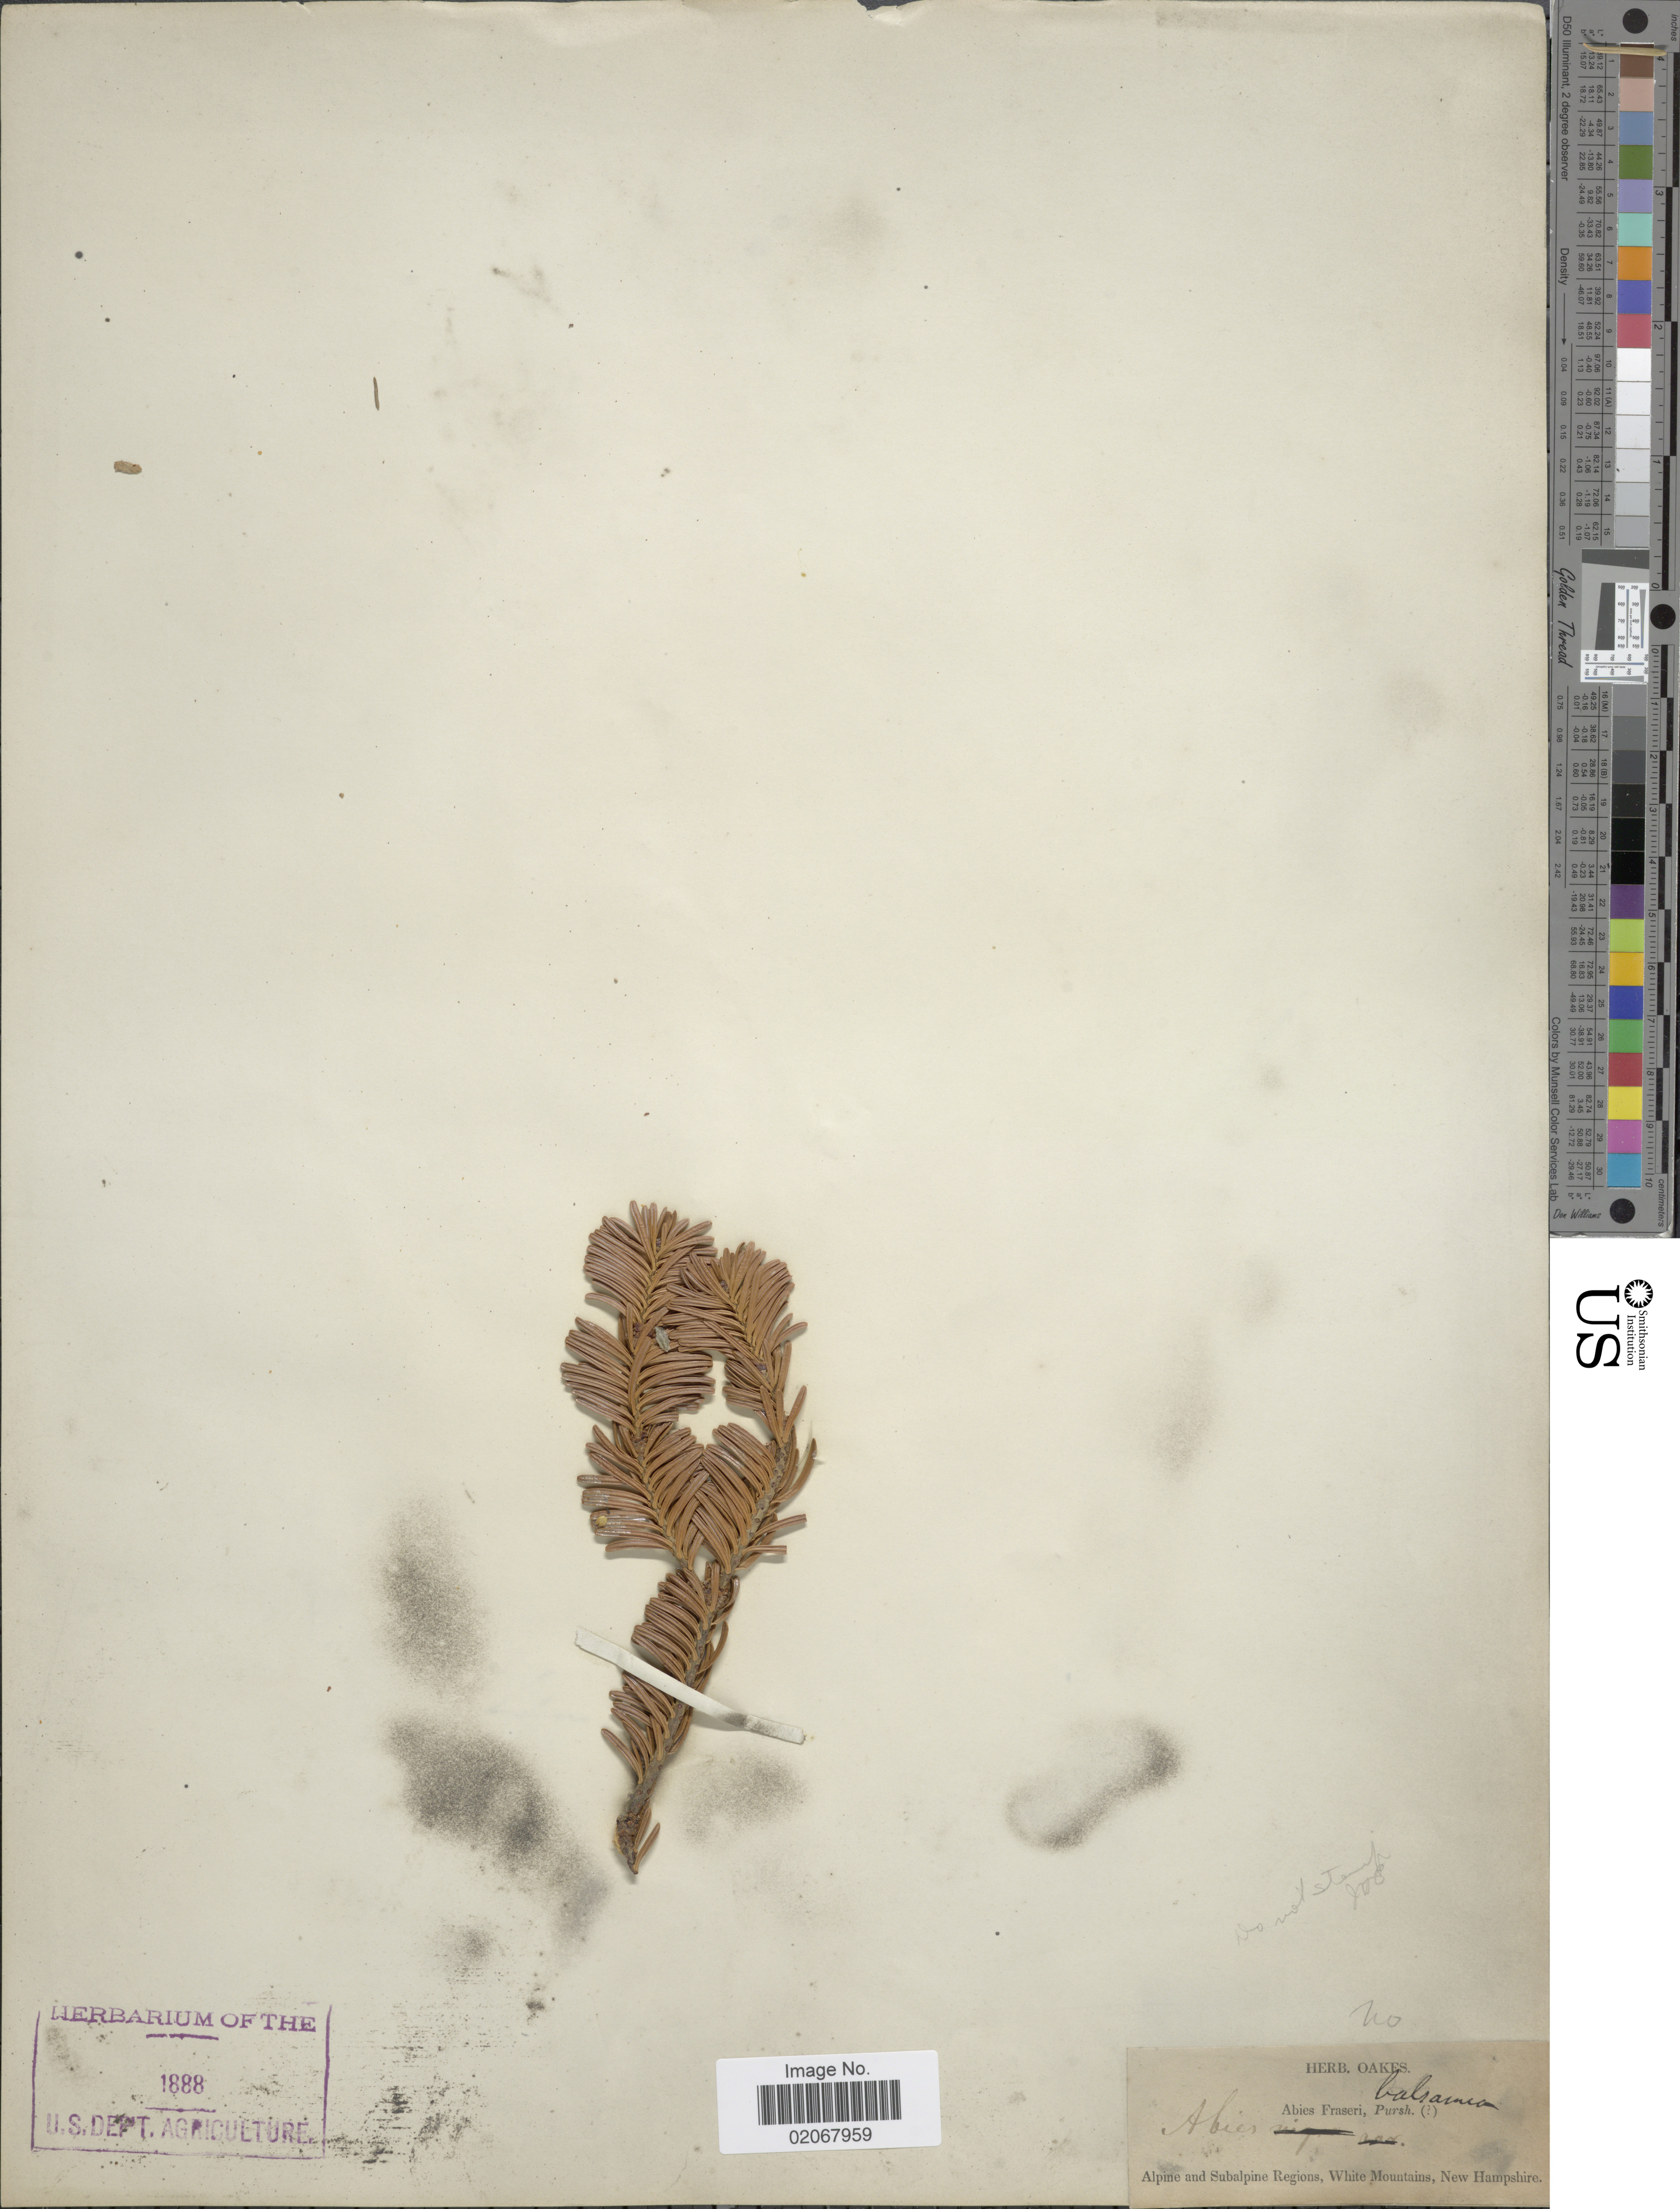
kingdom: Plantae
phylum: Tracheophyta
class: Pinopsida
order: Pinales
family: Pinaceae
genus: Abies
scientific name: Abies balsamea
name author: (L.) Mill.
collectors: ex herb. Oakes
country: United States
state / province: New Hampshire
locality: Alpine and Subalpine Regions, White Mountains